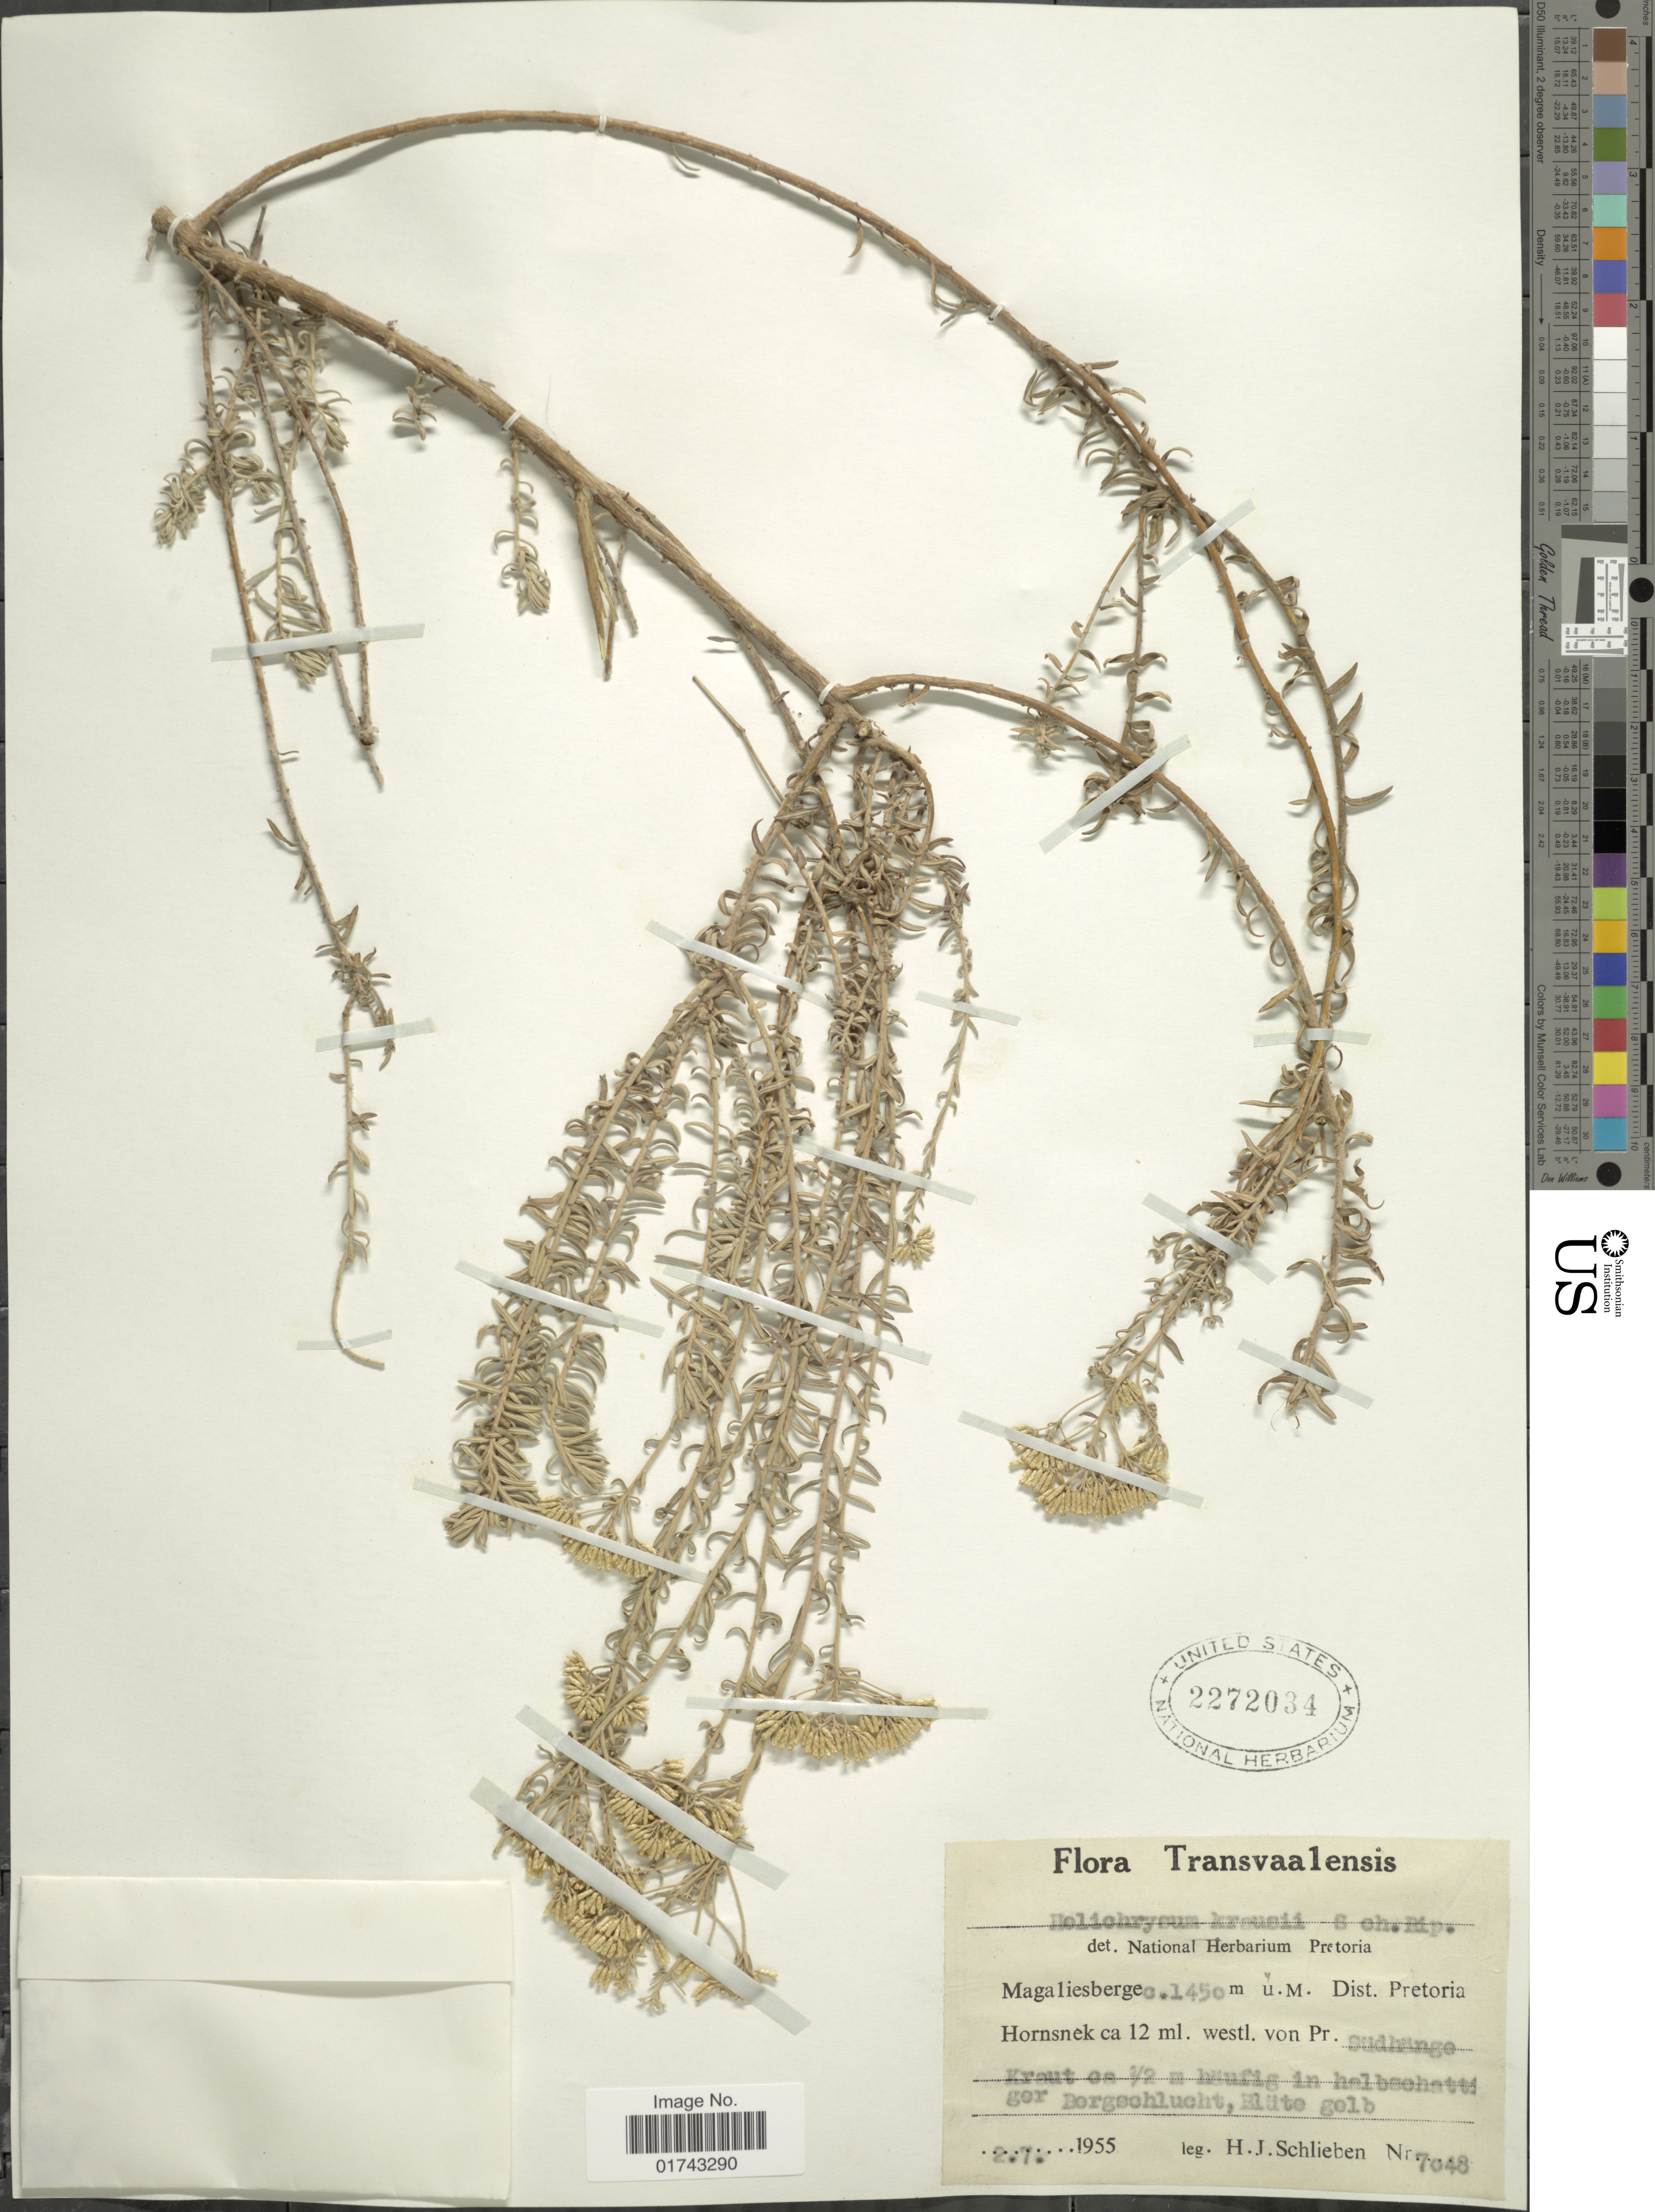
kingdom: Plantae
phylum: Tracheophyta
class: Magnoliopsida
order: Asterales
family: Asteraceae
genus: Helichrysum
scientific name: Helichrysum kraussii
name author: Sch. Bip.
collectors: H. J. Schlieben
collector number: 7048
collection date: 1955-07-02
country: South Africa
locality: Transvaalensis, Magaliesberge, Dist. Pretoria Hornsnek 12 ml. westl. von Pr.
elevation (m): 1450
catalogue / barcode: US 2272034